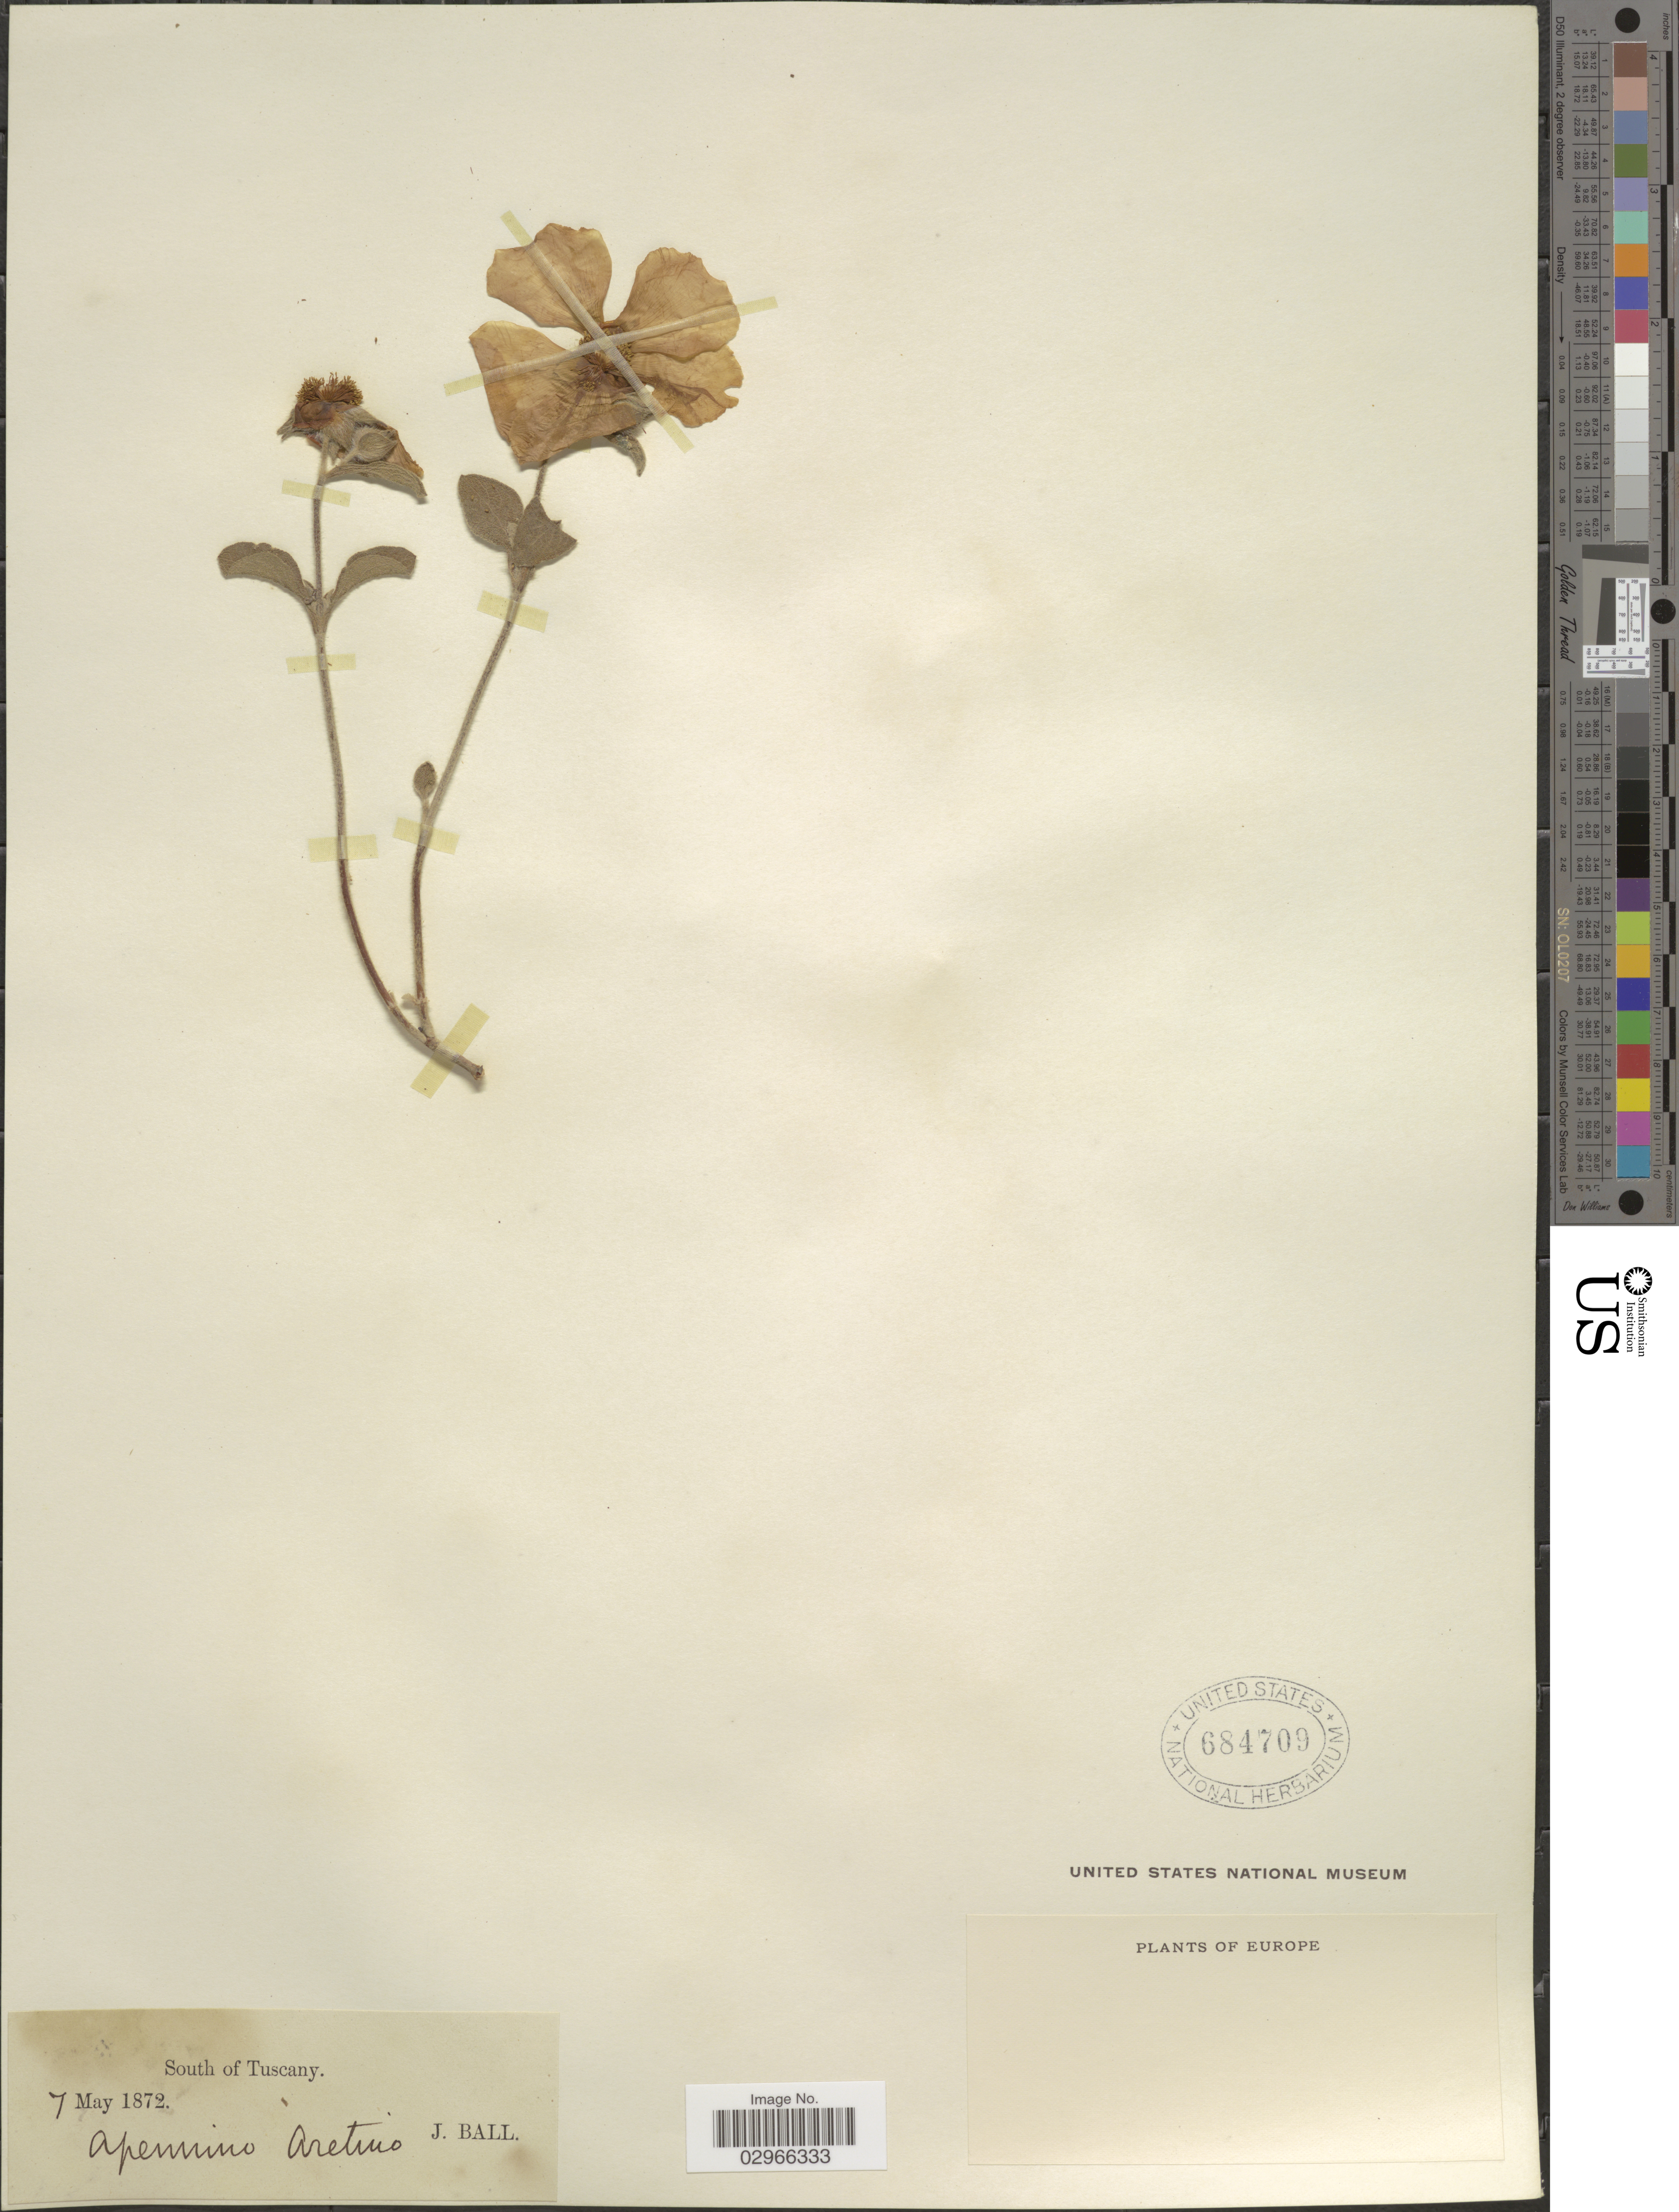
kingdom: Plantae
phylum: Tracheophyta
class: Magnoliopsida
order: Malvales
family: Cistaceae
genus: Cistus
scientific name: Cistus sp.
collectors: J. Ball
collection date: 1872-05-07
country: Italy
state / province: Tuscany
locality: South of Tuscany.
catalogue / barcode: US 684709